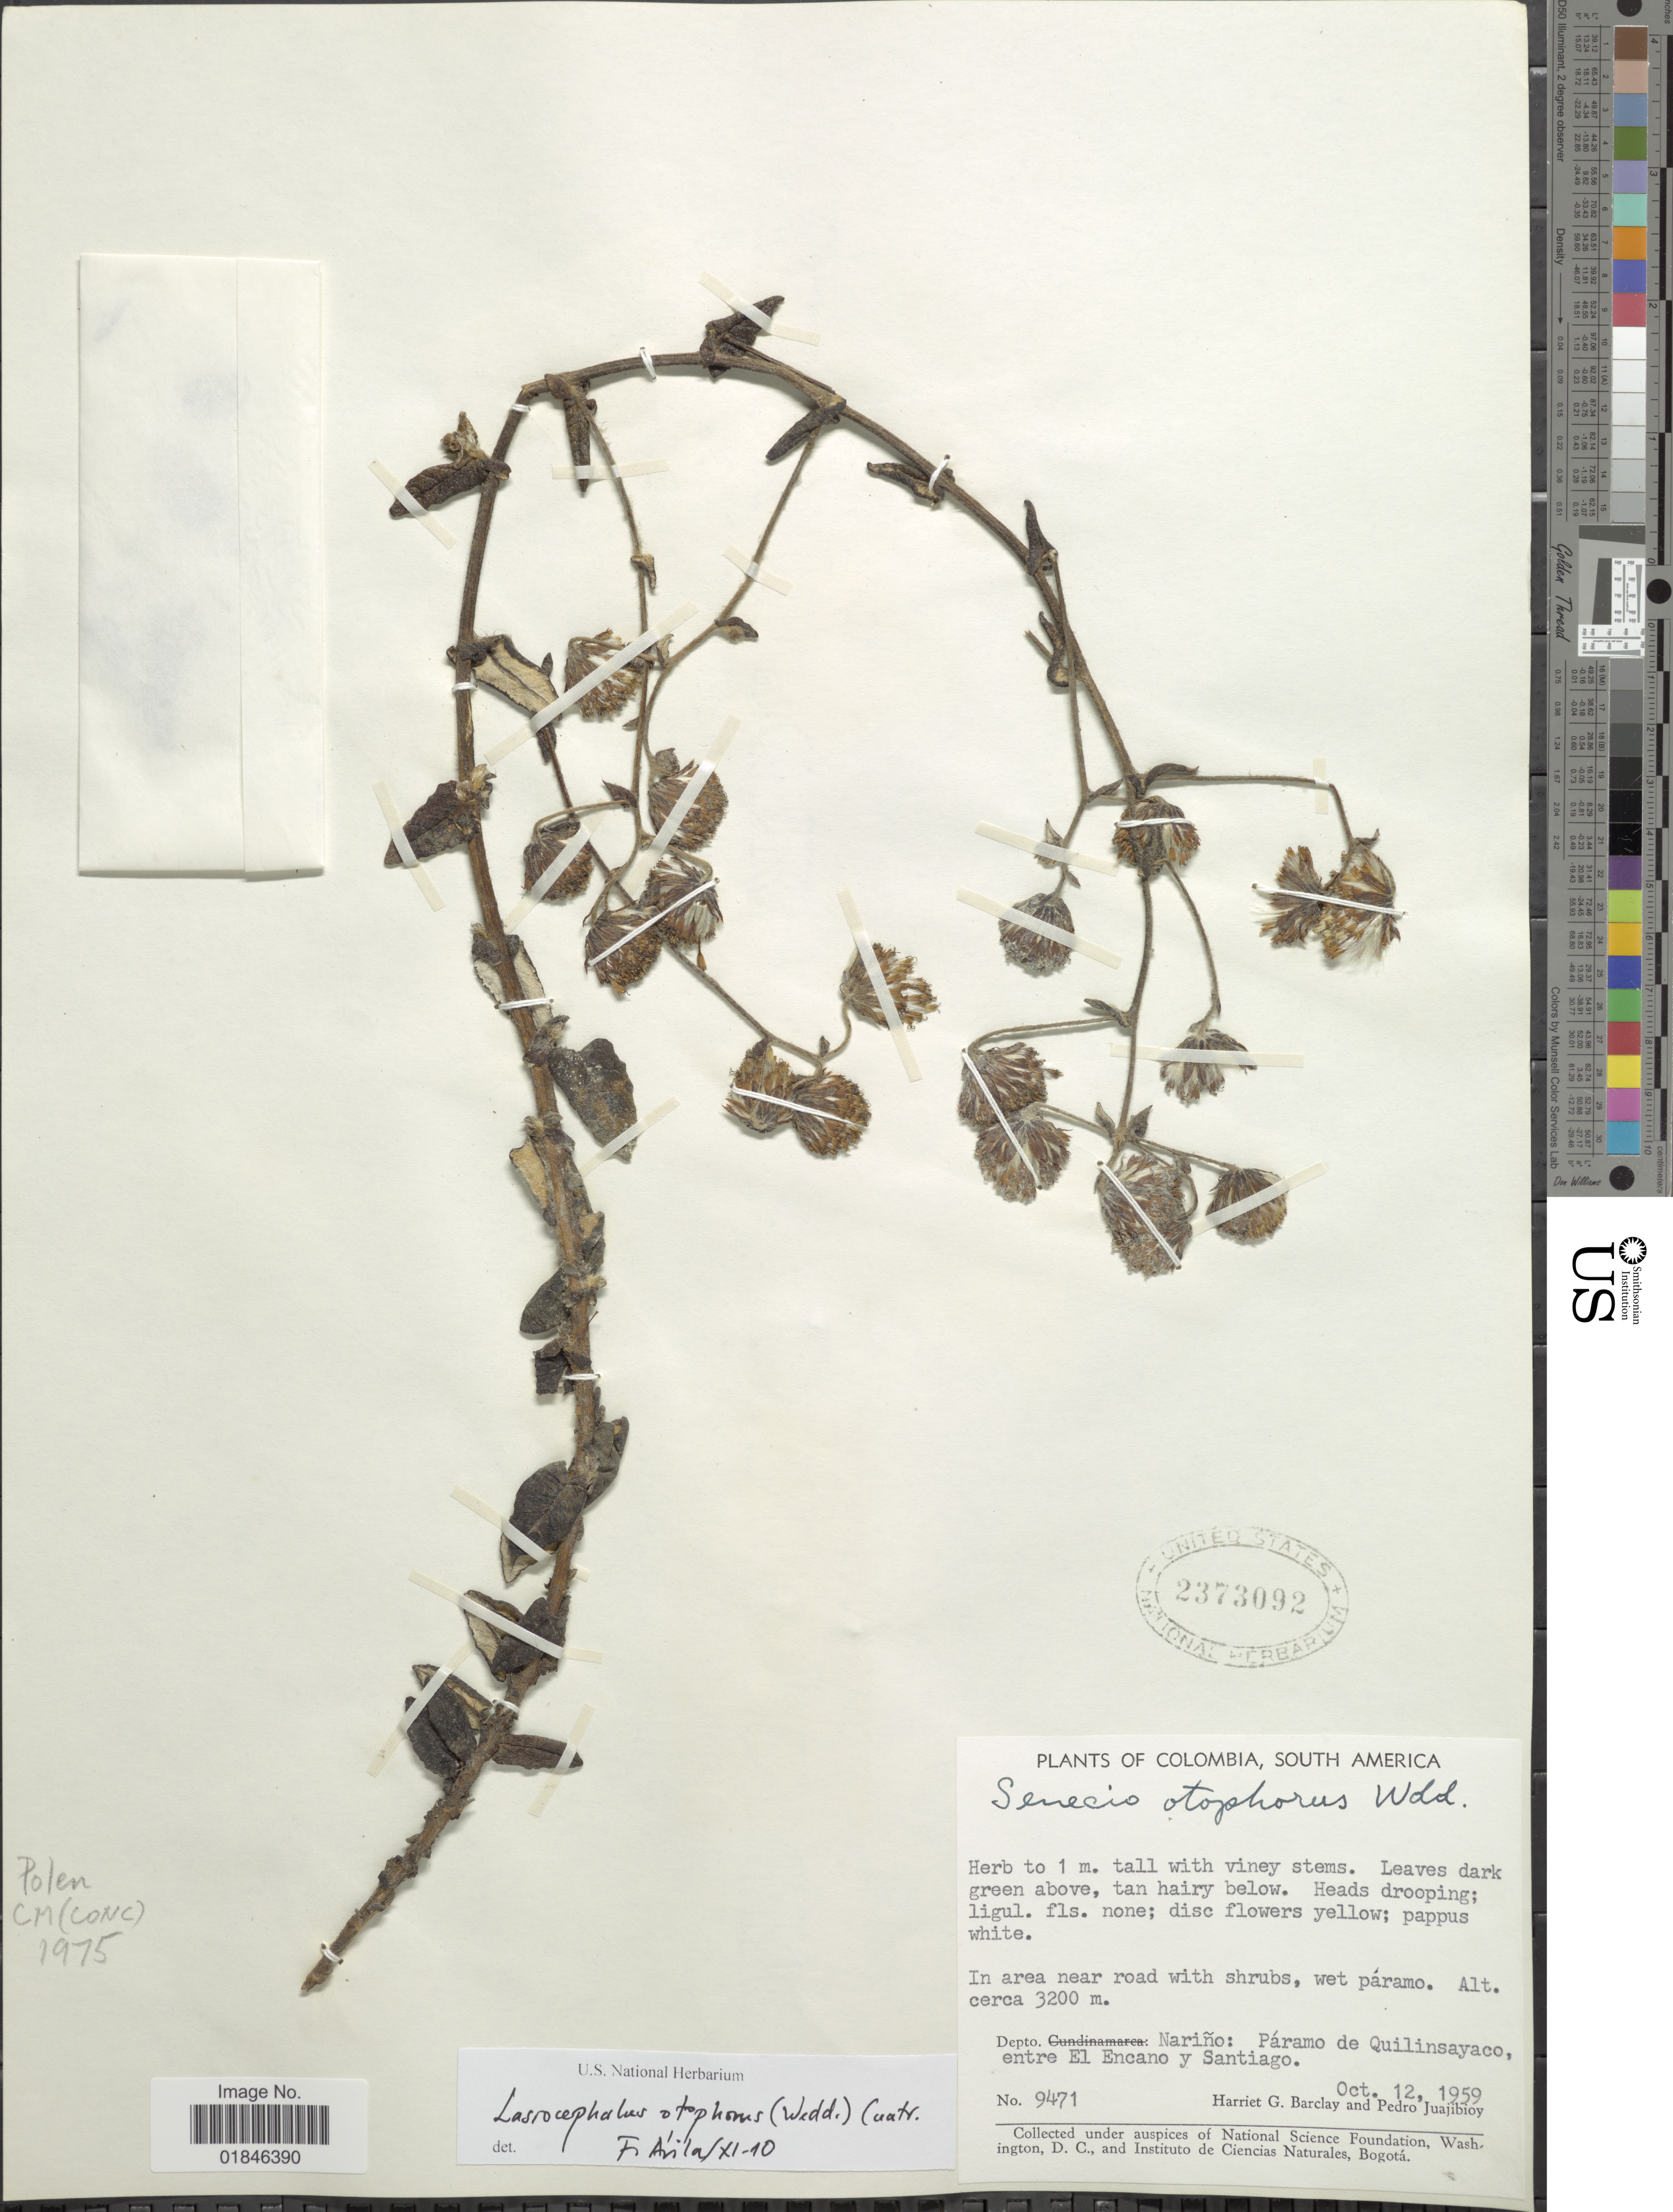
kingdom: Plantae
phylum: Tracheophyta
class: Magnoliopsida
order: Asterales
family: Asteraceae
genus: Senecio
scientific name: Senecio otophorus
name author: Wedd.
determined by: Salomon, Luciana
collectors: H. G. Barclay & P. Juajibioy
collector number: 9471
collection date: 1959-10-12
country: Colombia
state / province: Nariño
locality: Depto. Narino: Paramo de Quillinsayaco. entre El Encano y Santiago.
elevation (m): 3200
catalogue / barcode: US 2373092